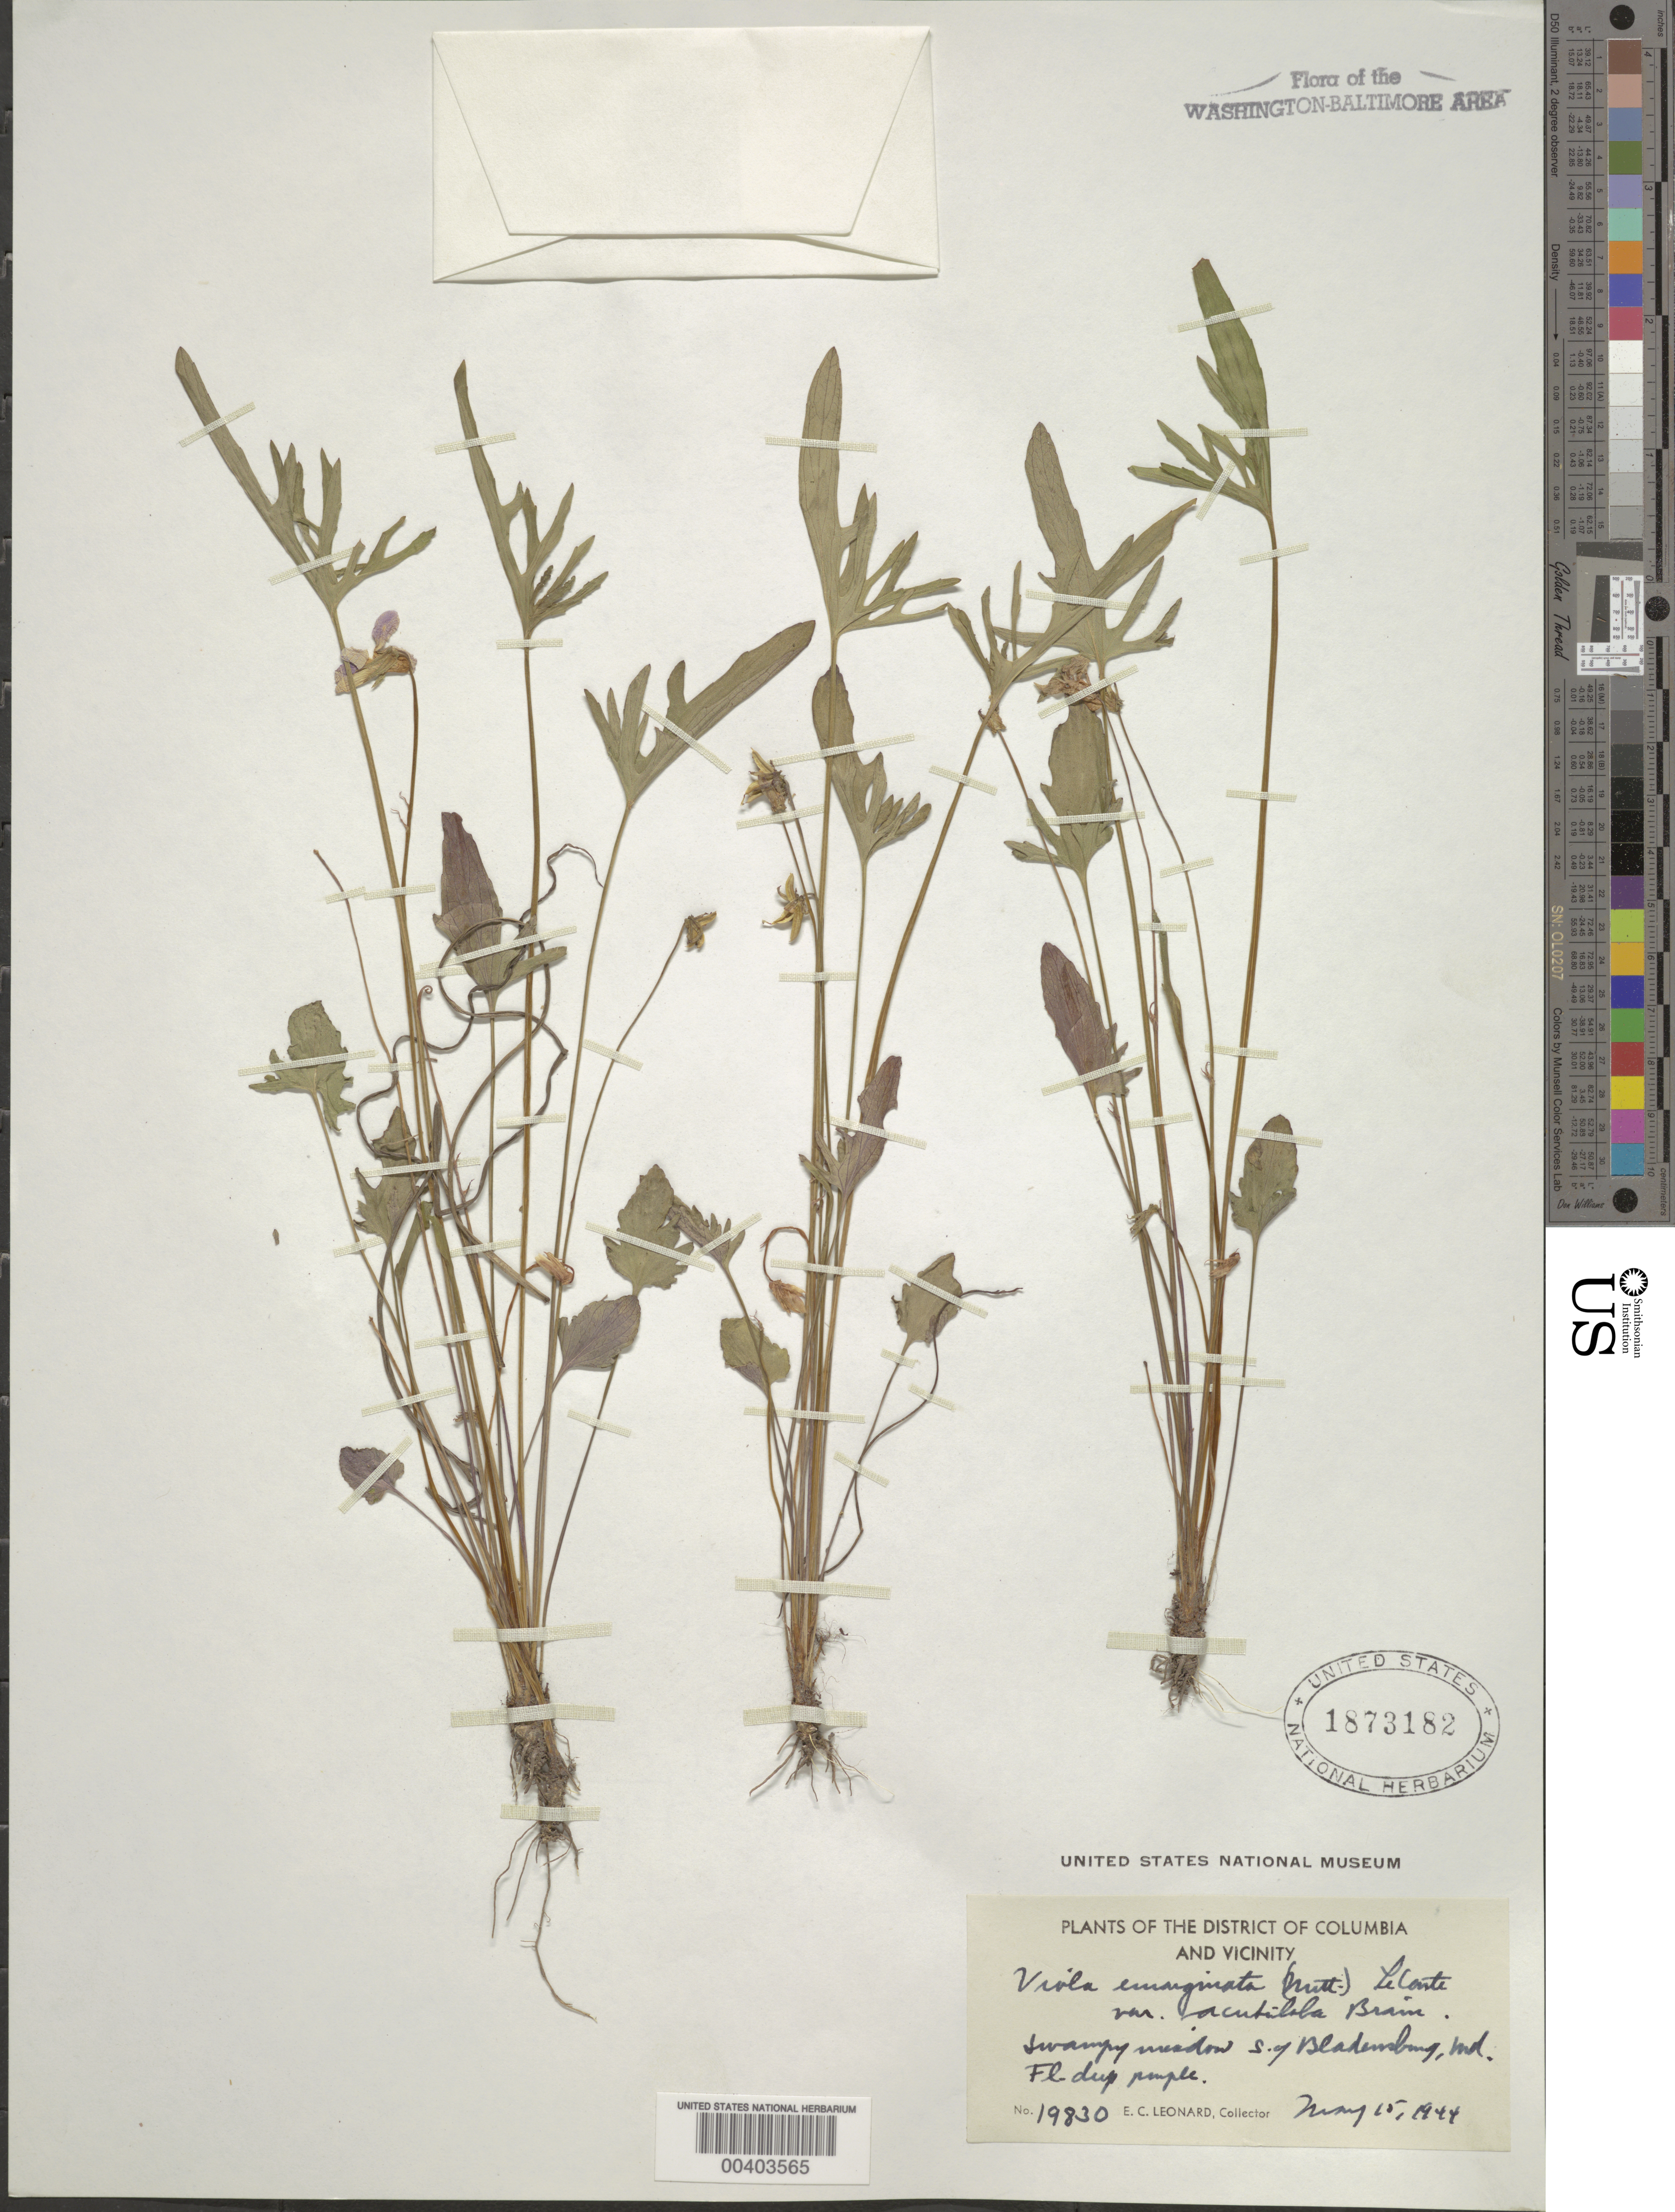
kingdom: Plantae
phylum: Tracheophyta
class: Magnoliopsida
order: Malpighiales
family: Violaceae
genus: Viola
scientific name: Viola sagittata var. sagittata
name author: Aiton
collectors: E. C. Leonard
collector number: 19830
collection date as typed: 15 May 1944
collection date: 1944-05-15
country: United States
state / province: Maryland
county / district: Prince George's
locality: South of Bladensburg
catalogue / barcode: US 1873182